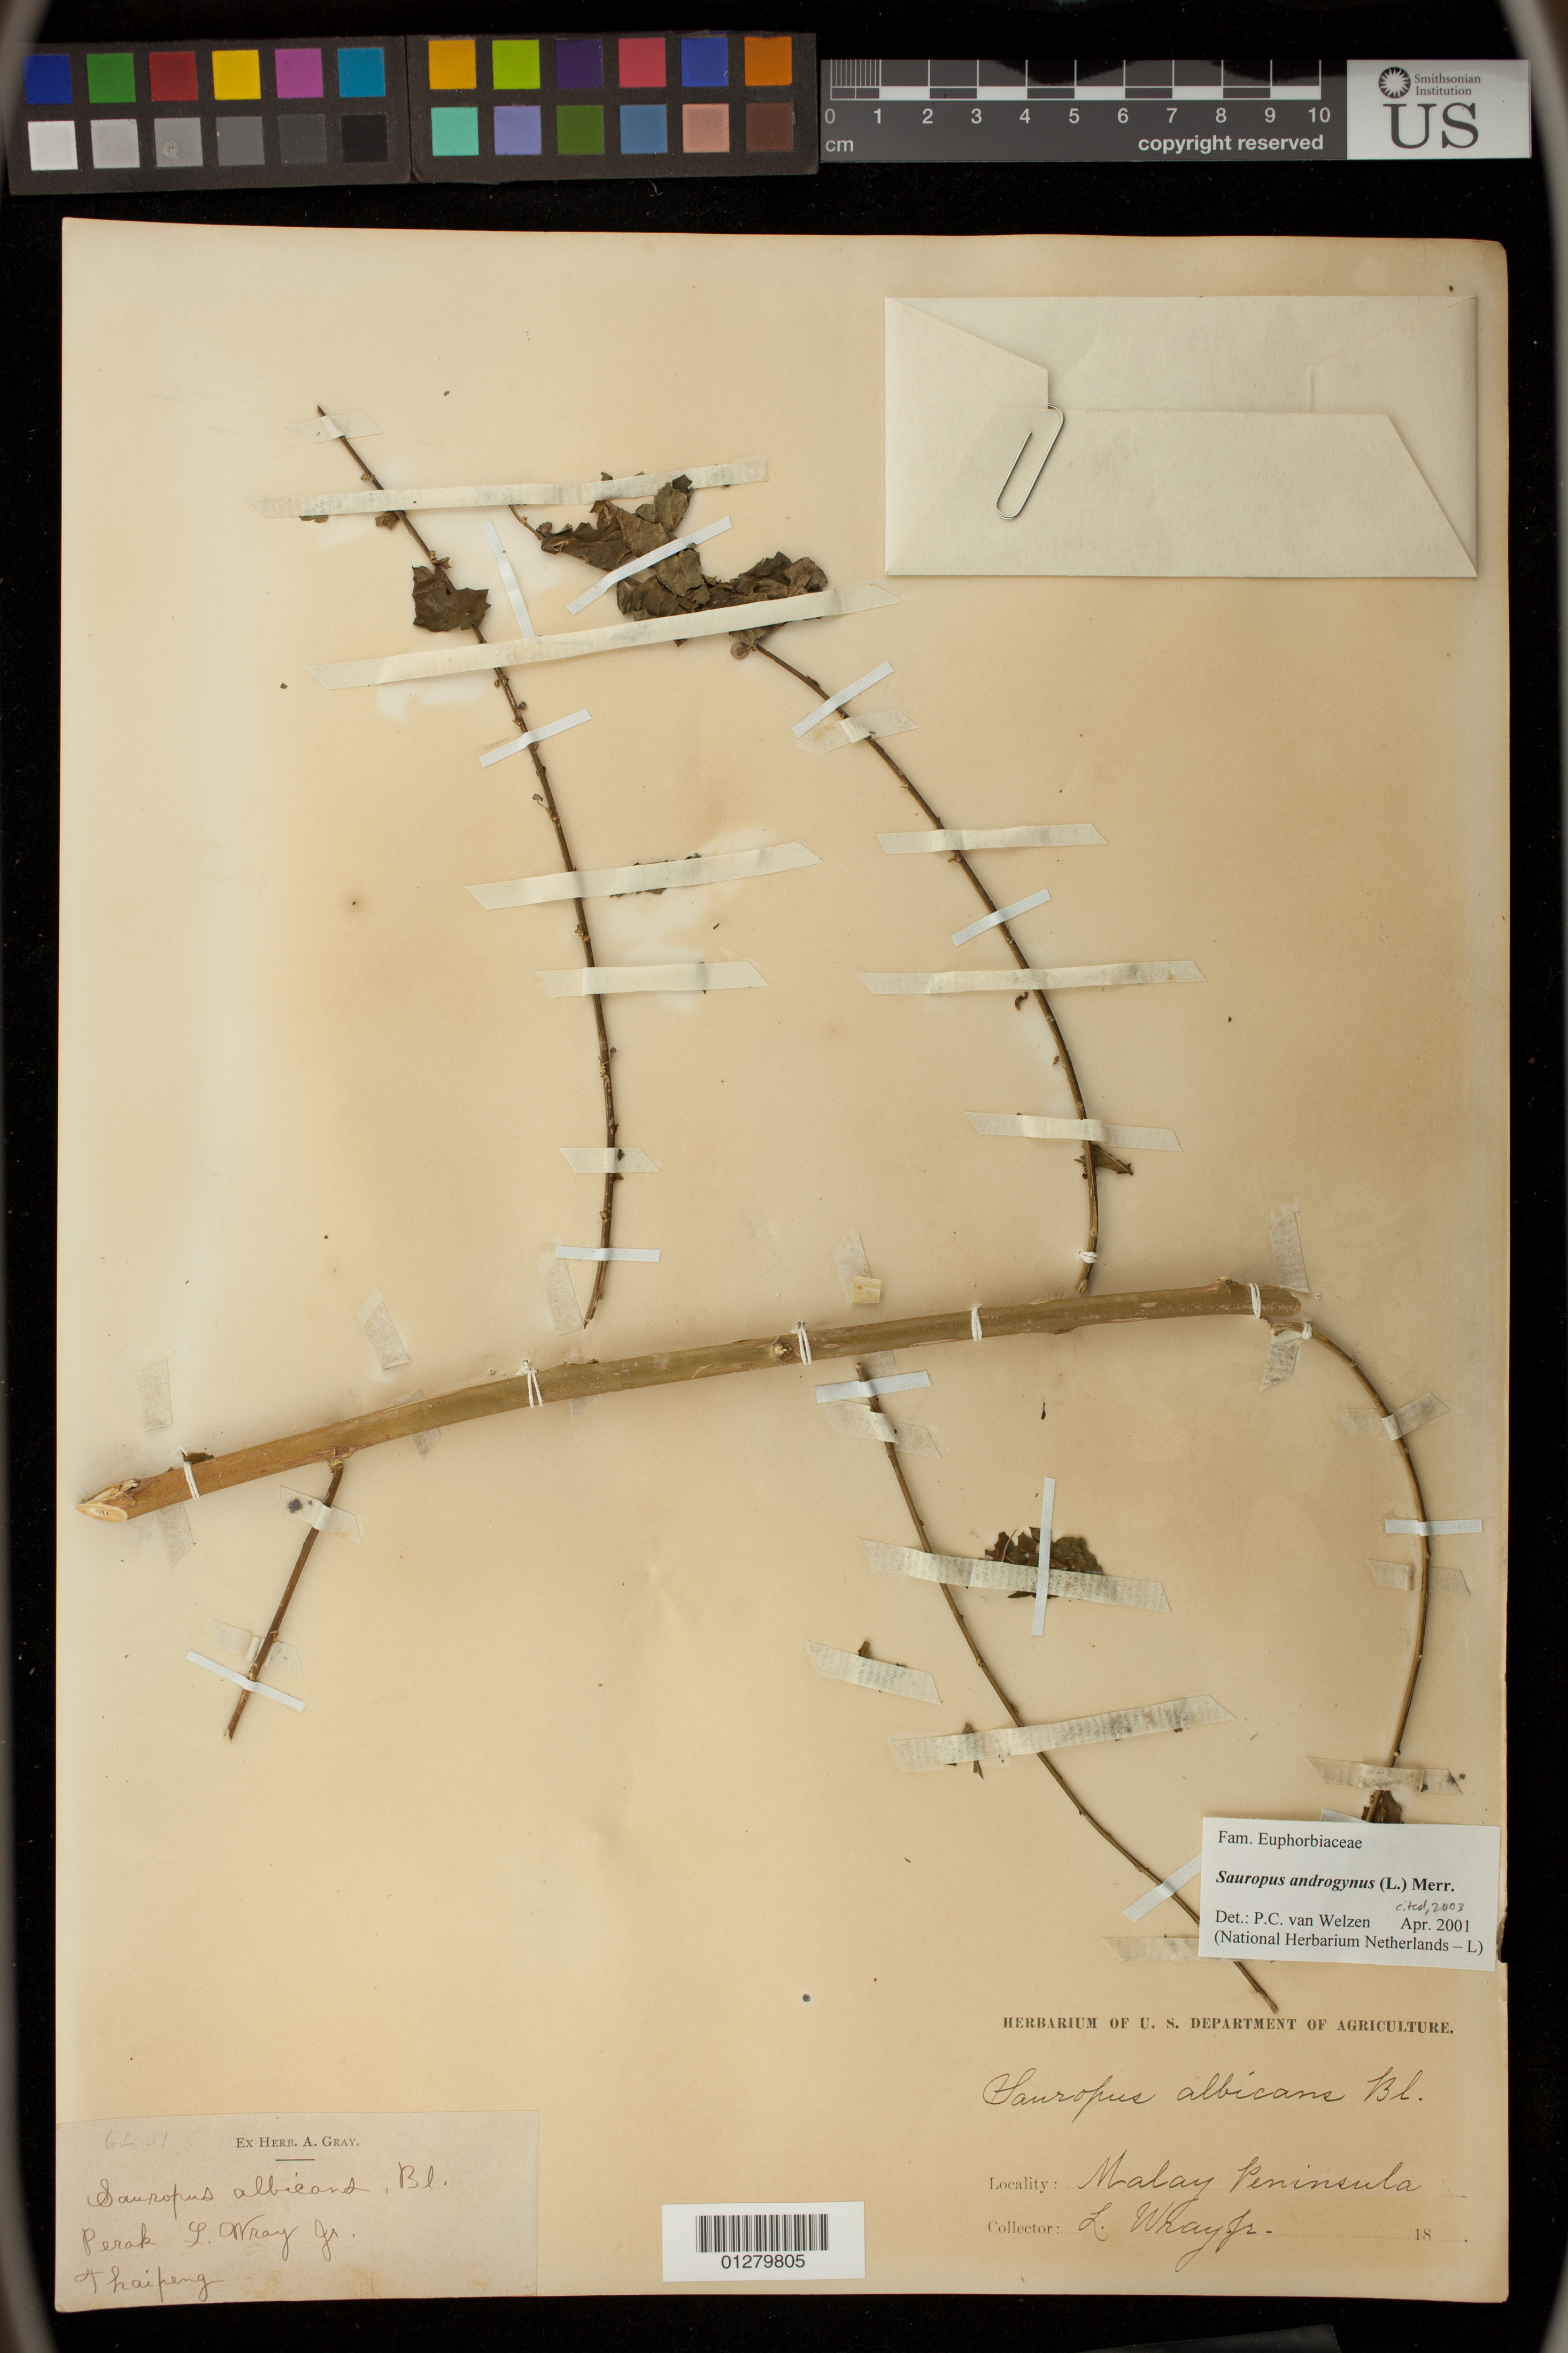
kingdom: Plantae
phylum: Tracheophyta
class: Magnoliopsida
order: Malpighiales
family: Phyllanthaceae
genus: Sauropus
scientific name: Sauropus androgynus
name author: (L.) Merr.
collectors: L. Wray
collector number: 6401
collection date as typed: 18--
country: Malaysia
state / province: Perak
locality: Thaipeng